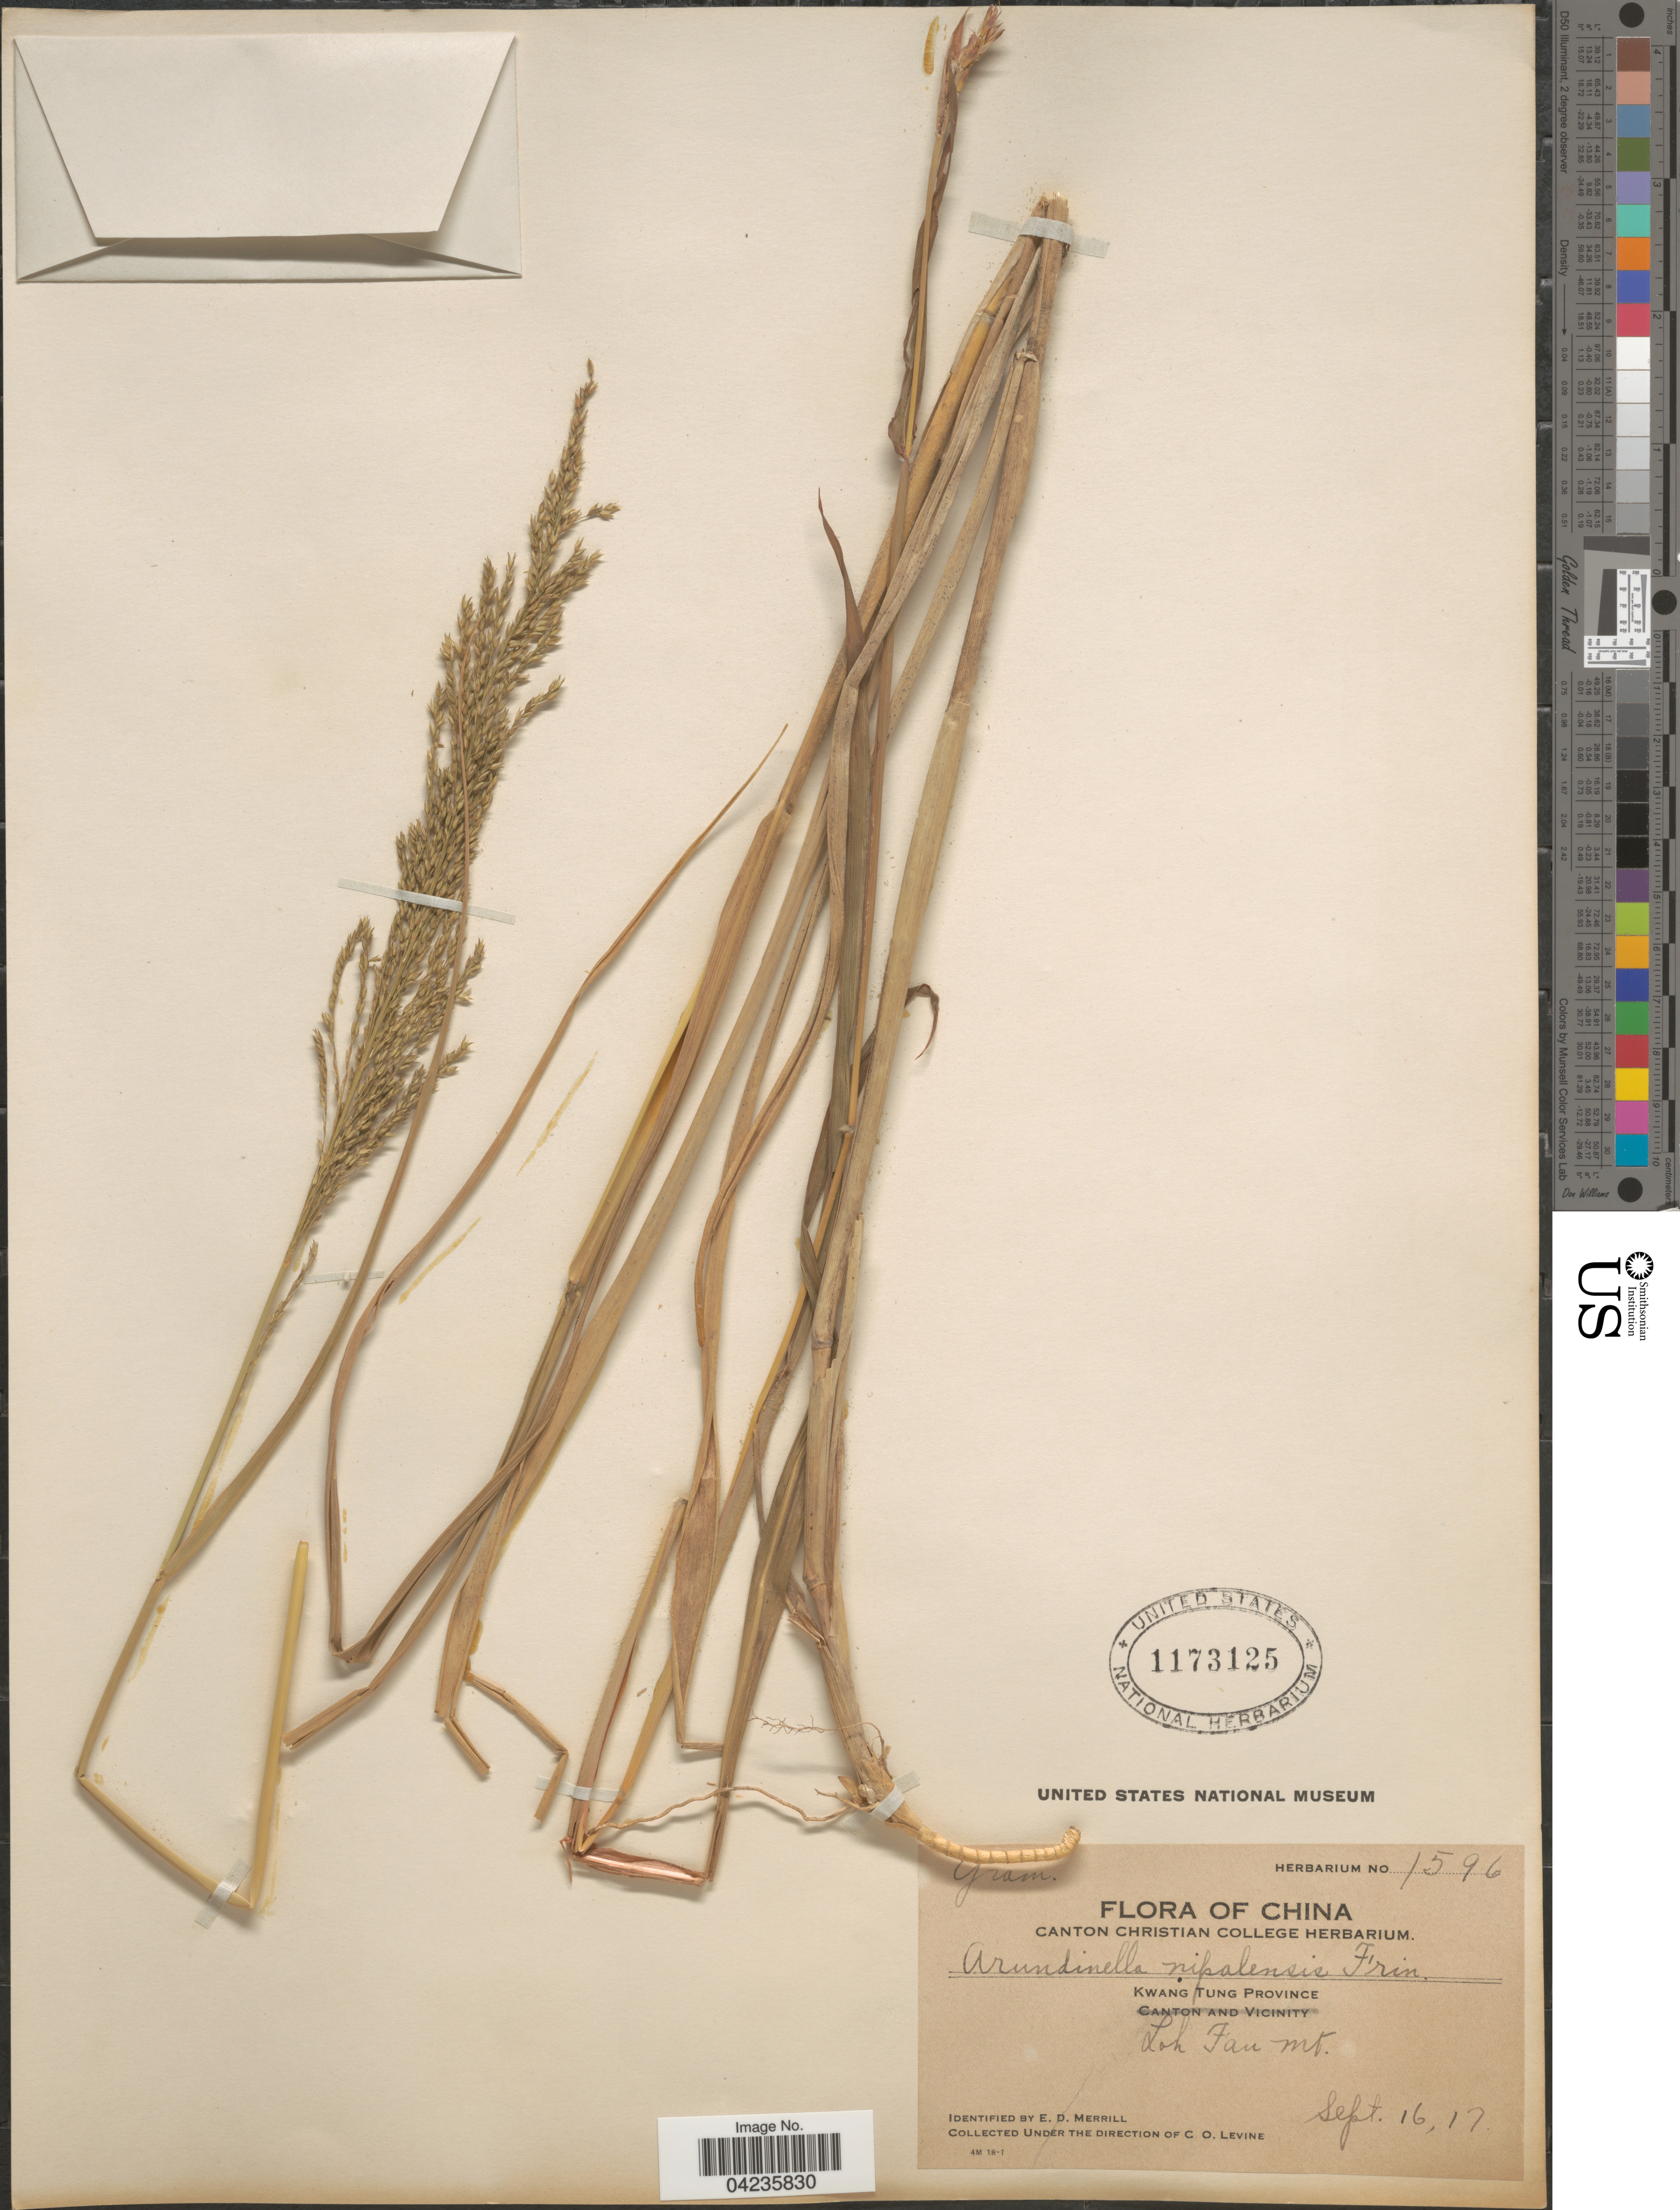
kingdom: Plantae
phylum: Tracheophyta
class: Liliopsida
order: Poales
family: Poaceae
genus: Arundinella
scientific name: Arundinella hirta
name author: (Thunb.) Tanaka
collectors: C. O. Levine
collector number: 1596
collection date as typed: Transcribed d/m/y: 16/9/17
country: China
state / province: Guangdong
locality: Kwang Tung Province. Loh Fau Mt.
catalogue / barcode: US 1173125